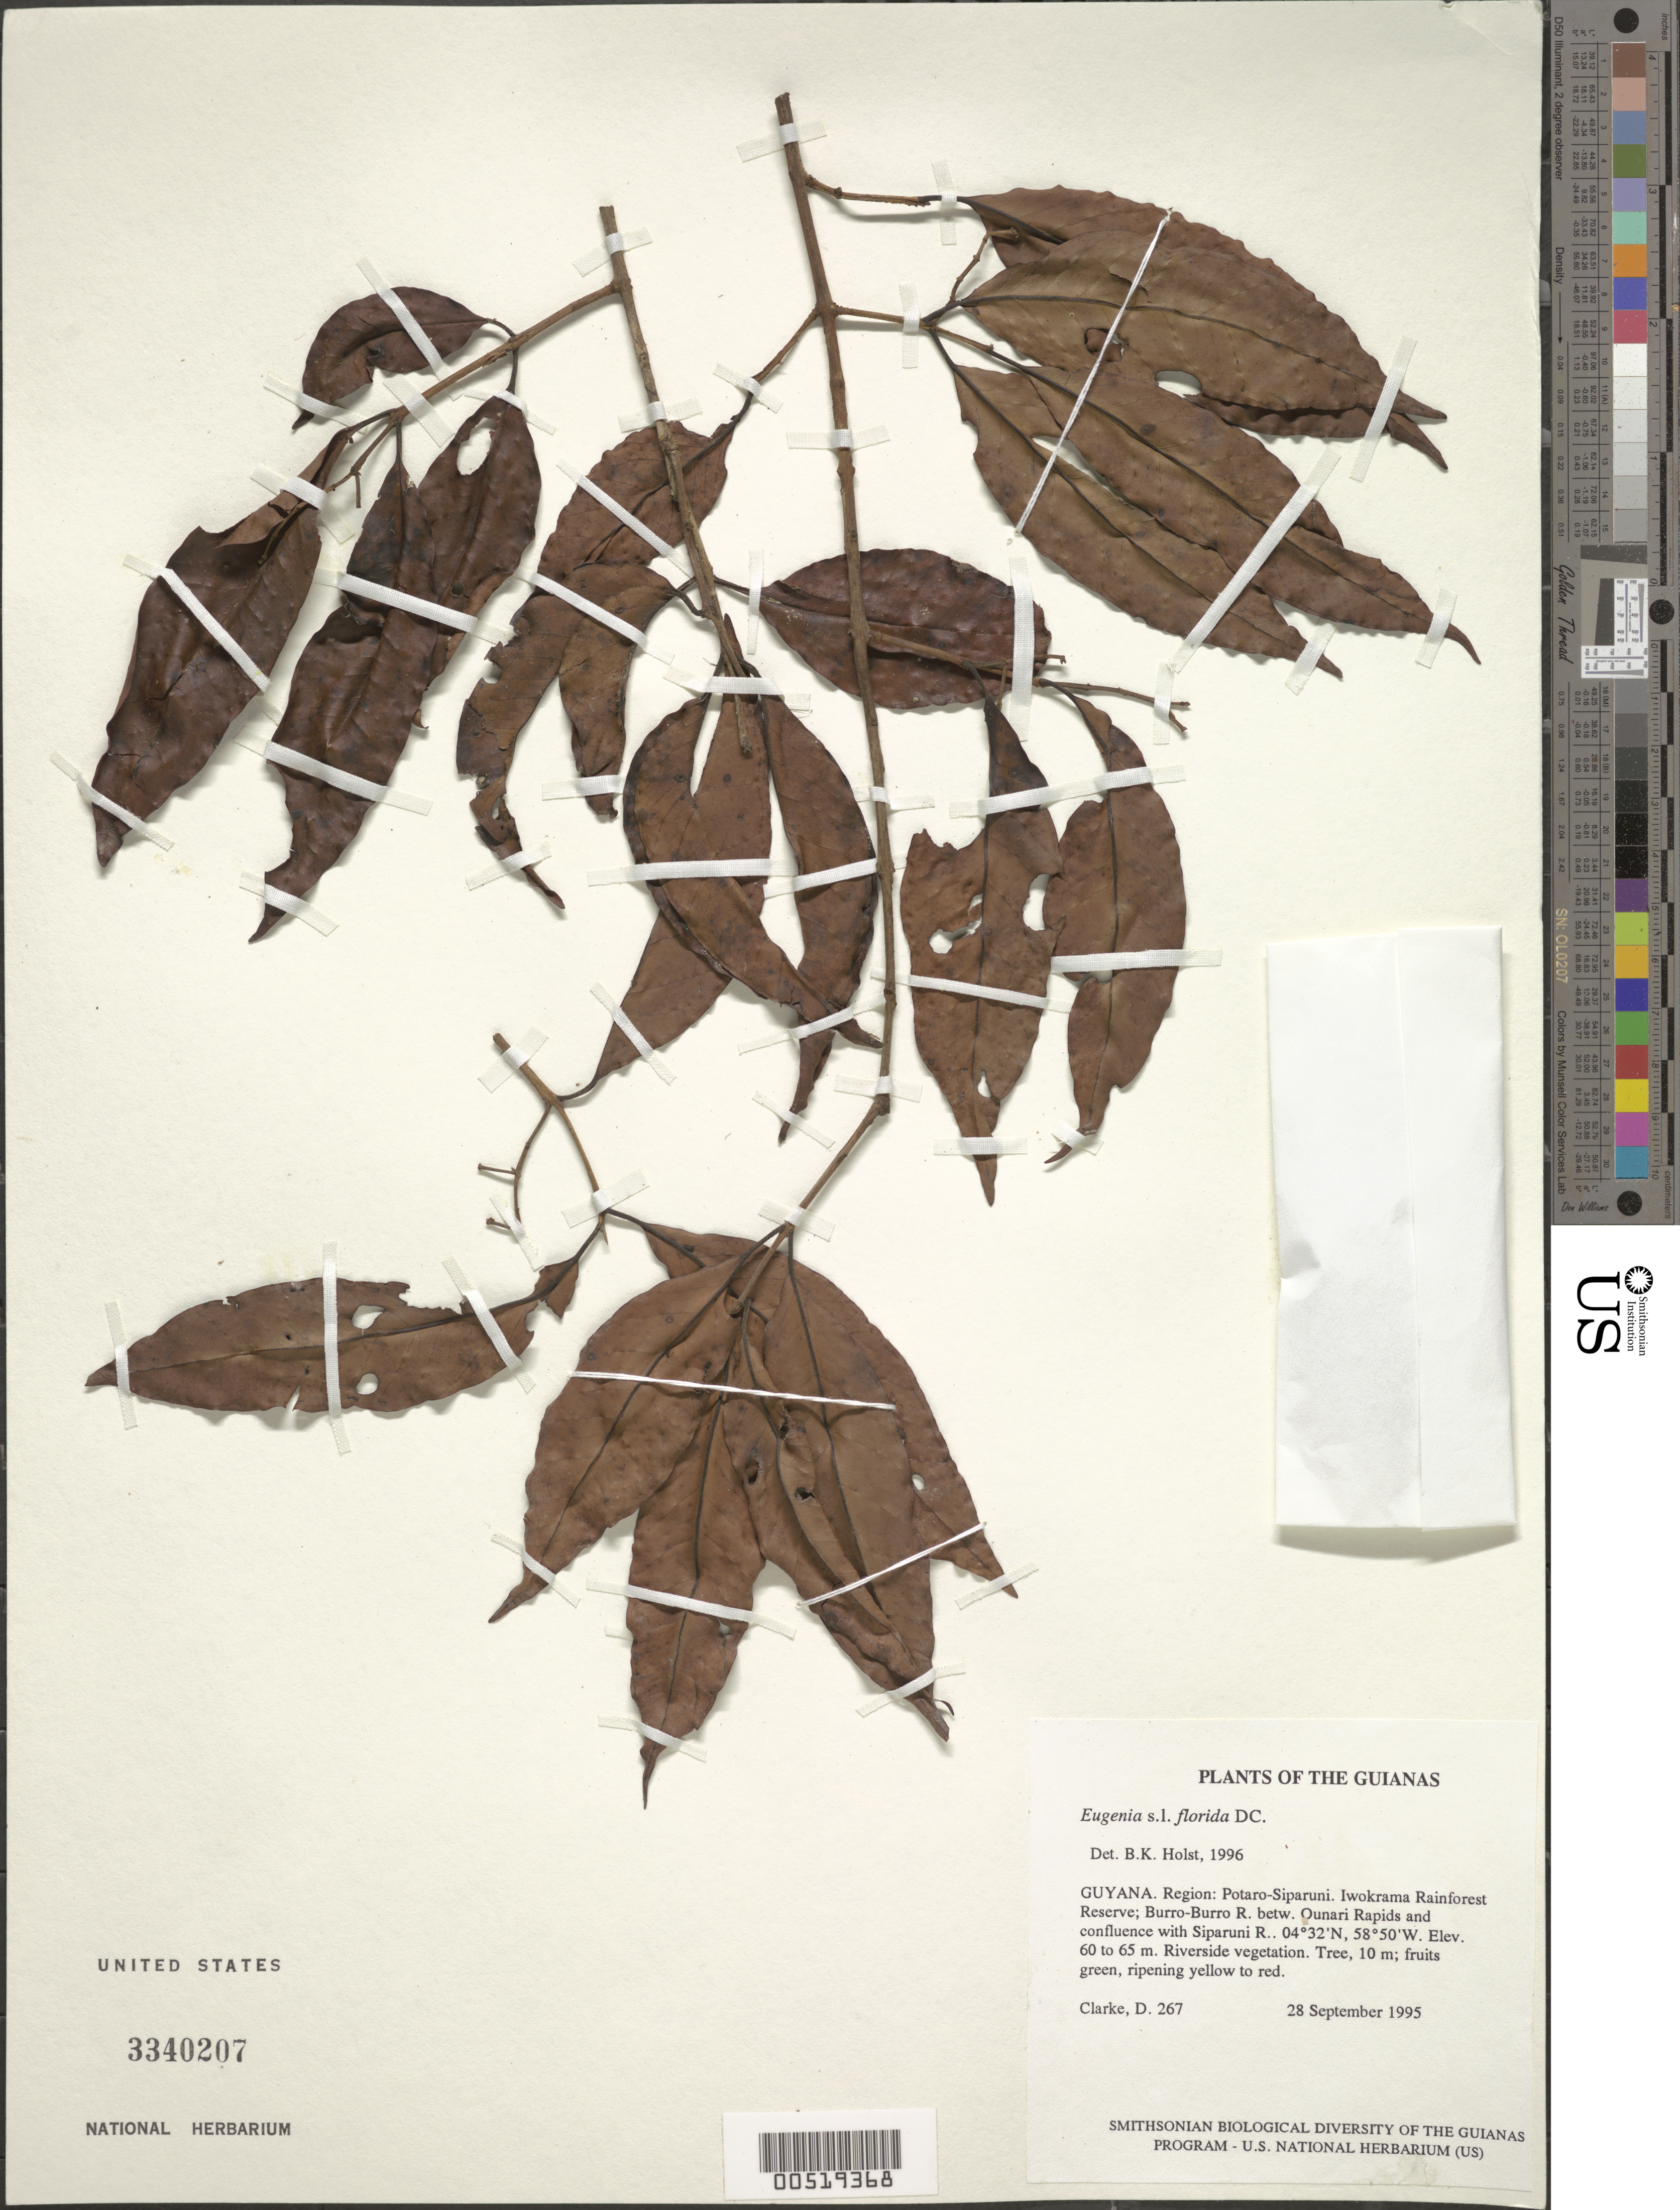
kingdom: Plantae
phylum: Tracheophyta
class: Magnoliopsida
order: Myrtales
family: Myrtaceae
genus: Eugenia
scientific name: Eugenia florida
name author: DC.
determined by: Holst, Bruce K.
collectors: H. D. Clarke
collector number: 267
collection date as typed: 28 September 1995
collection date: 1995-09-28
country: Guyana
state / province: Potaro-Siparuni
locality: Iwokrama Rainforest Reserve; Burro-Burro R. betw. Dunari Rapids and confluence with Siparuni R.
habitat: Riverside vegetation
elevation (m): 60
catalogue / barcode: US 3340207